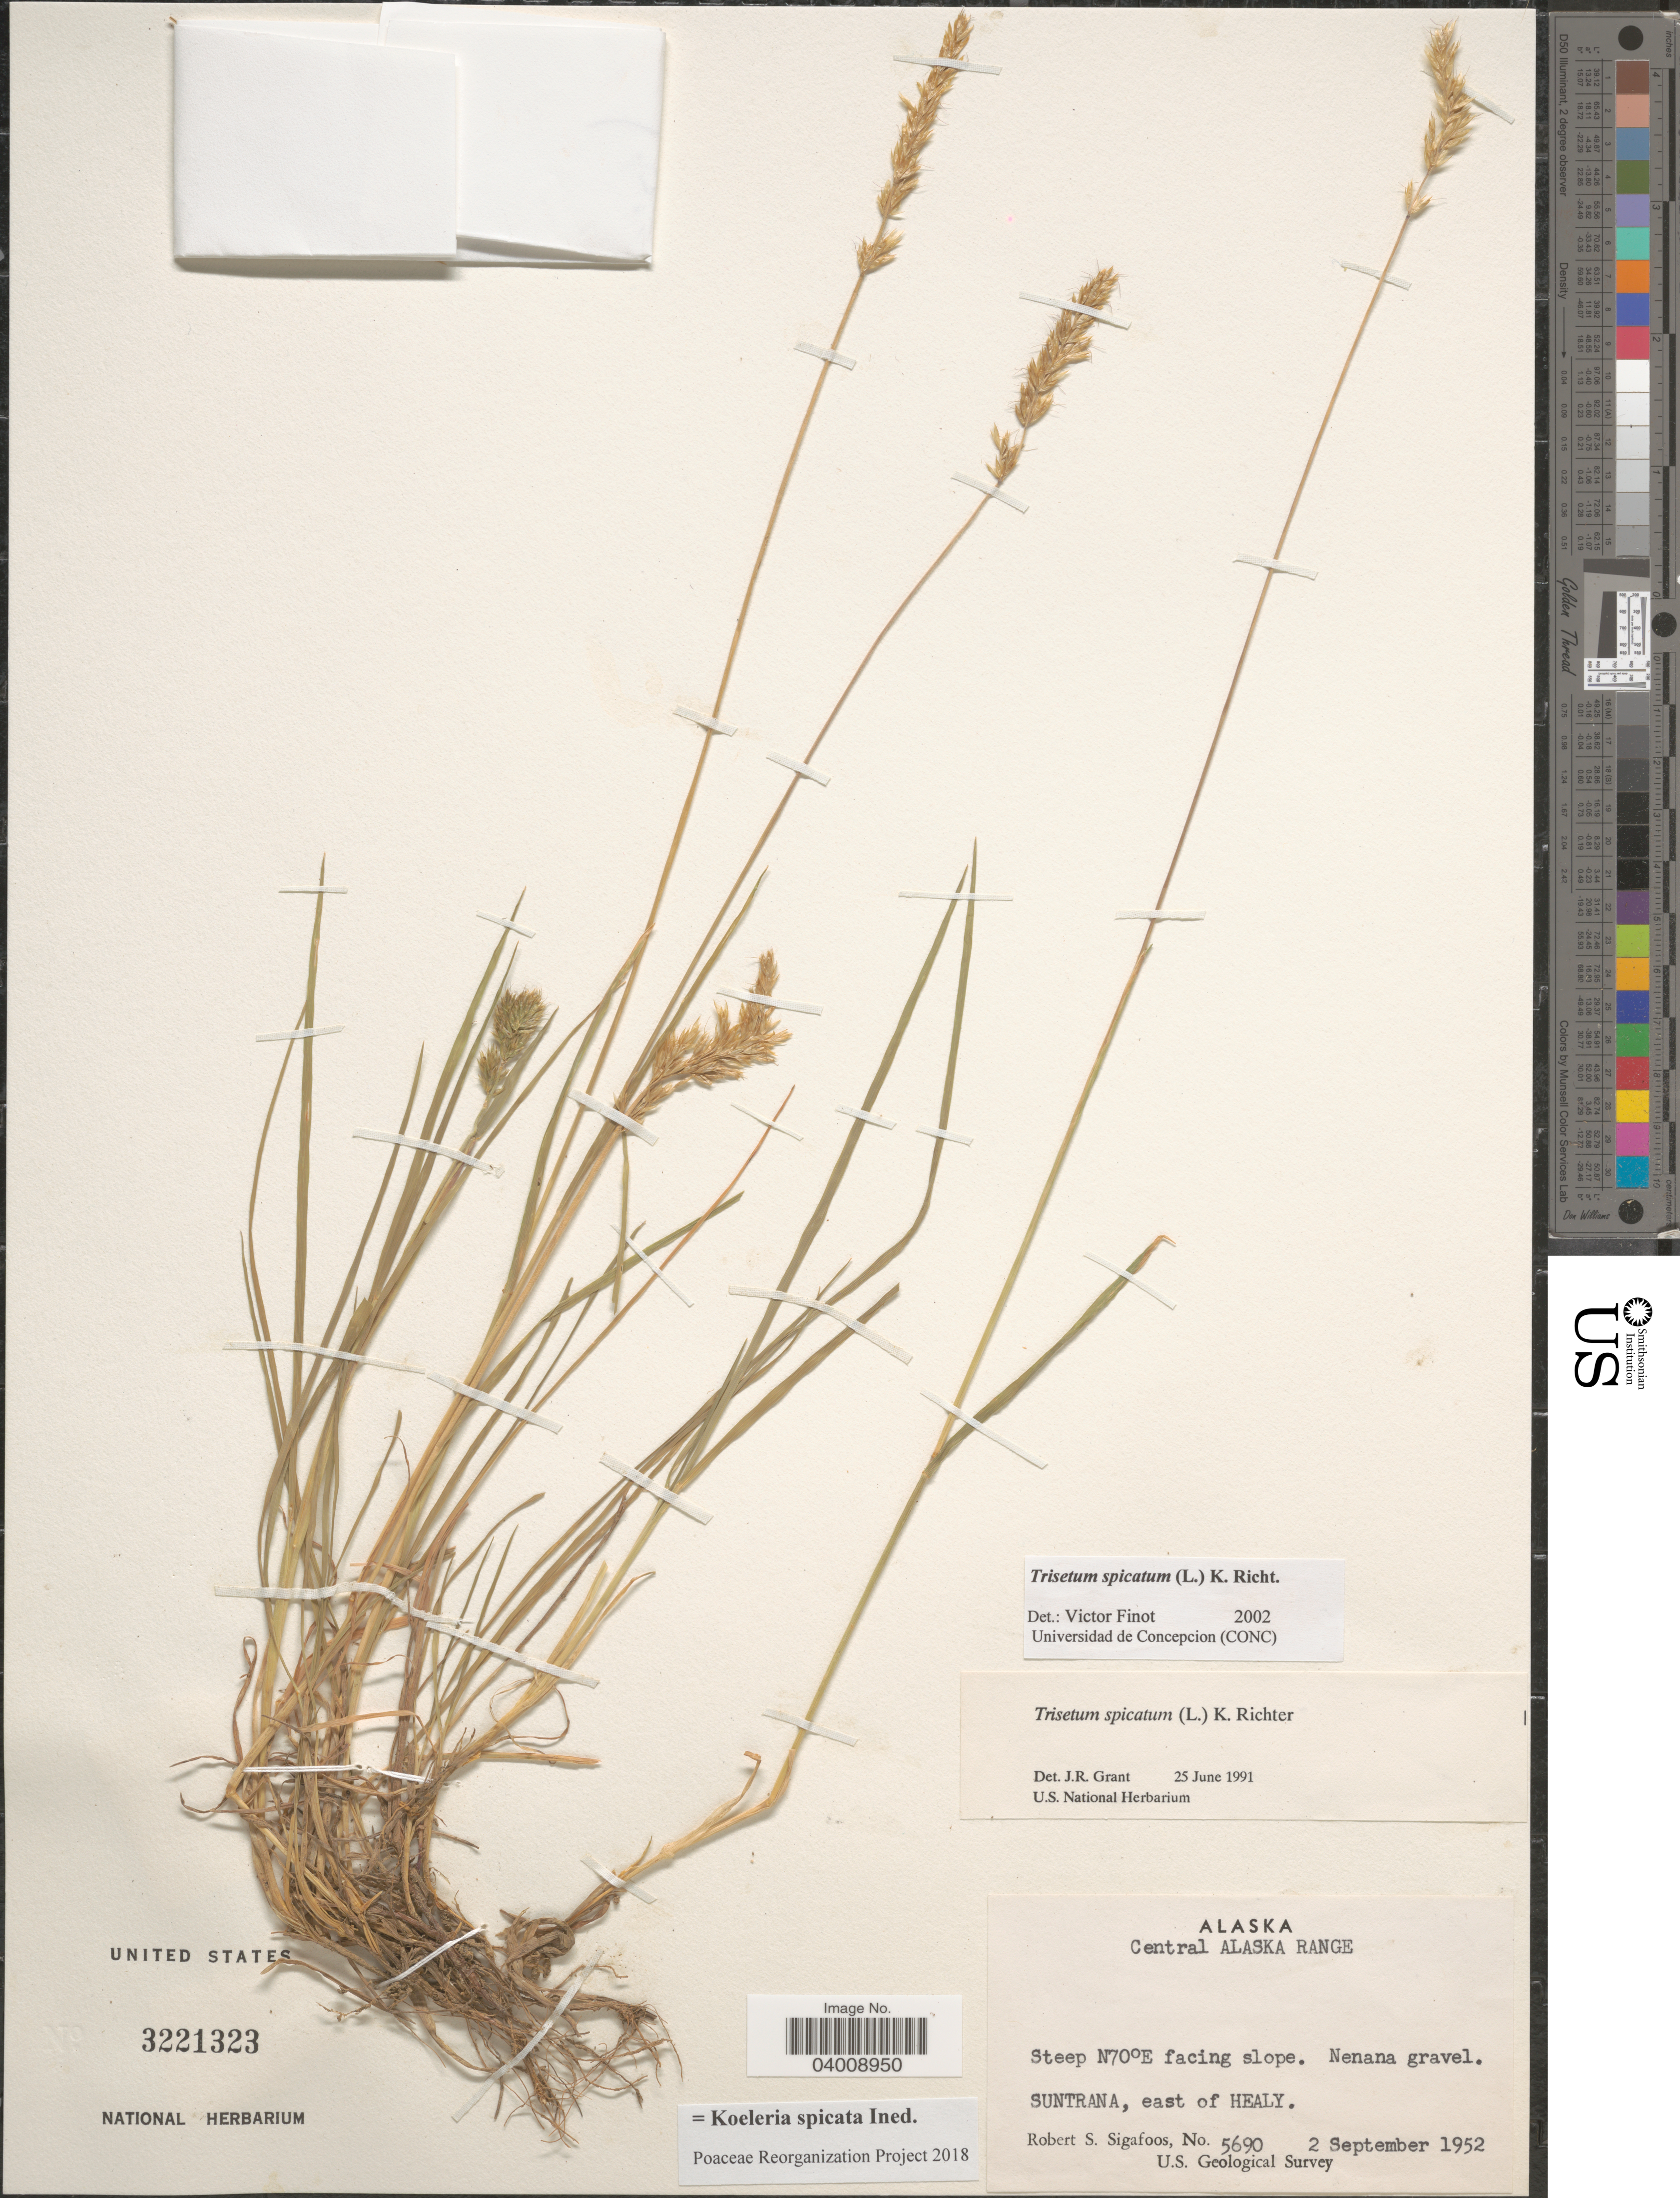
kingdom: Plantae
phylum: Tracheophyta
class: Liliopsida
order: Poales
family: Poaceae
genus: Koeleria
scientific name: Koeleria spicata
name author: (L.) Barberá et al.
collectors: R. Sigafoos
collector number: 5690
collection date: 1952-09-02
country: United States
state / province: Alaska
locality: Central Alaska Range. Steep N70°E facing slope. Nenana gravel. Suntrana, east of Healy.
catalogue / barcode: US 3221323